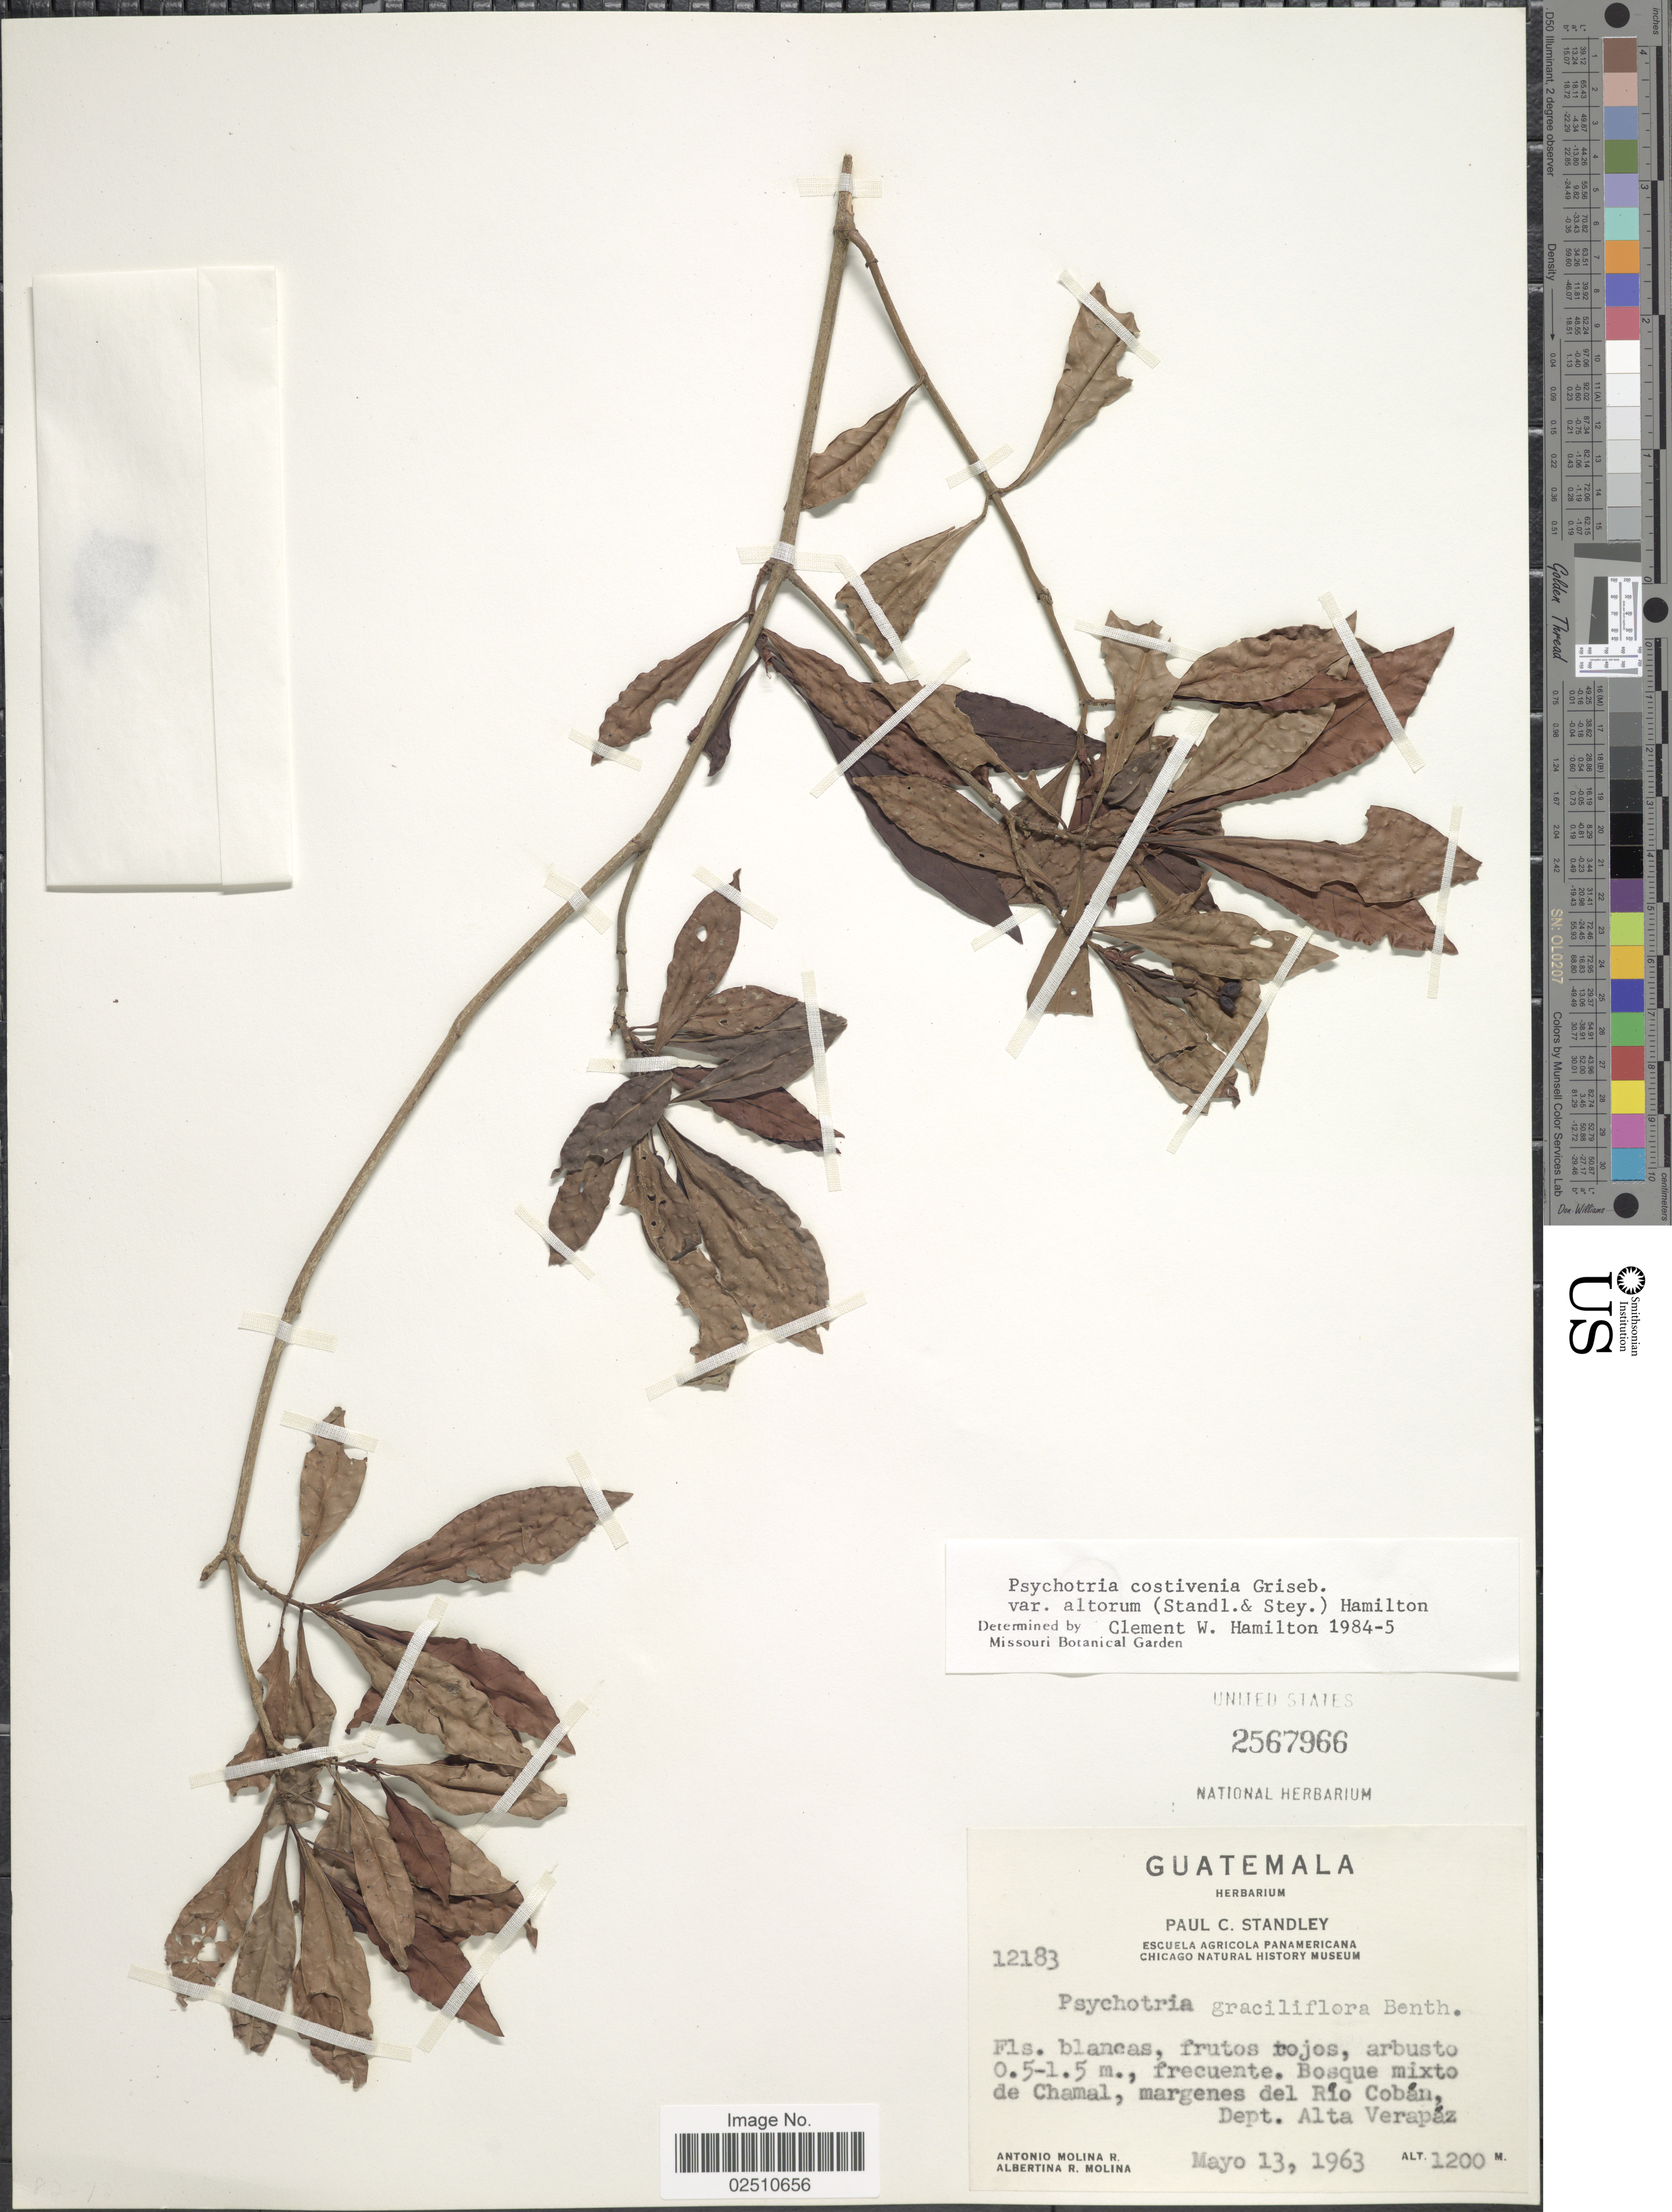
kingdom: Plantae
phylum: Tracheophyta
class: Magnoliopsida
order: Gentianales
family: Rubiaceae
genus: Psychotria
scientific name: Psychotria costivenia var. altorum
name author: (Standl. & Steyerm.) C.W. Ham.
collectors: A. Molina R. & A. R. Molina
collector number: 12183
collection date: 1963-05-13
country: Guatemala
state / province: Alta Verapaz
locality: Chamal, margenes del Rio Coban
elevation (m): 1200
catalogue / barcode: US 2567966